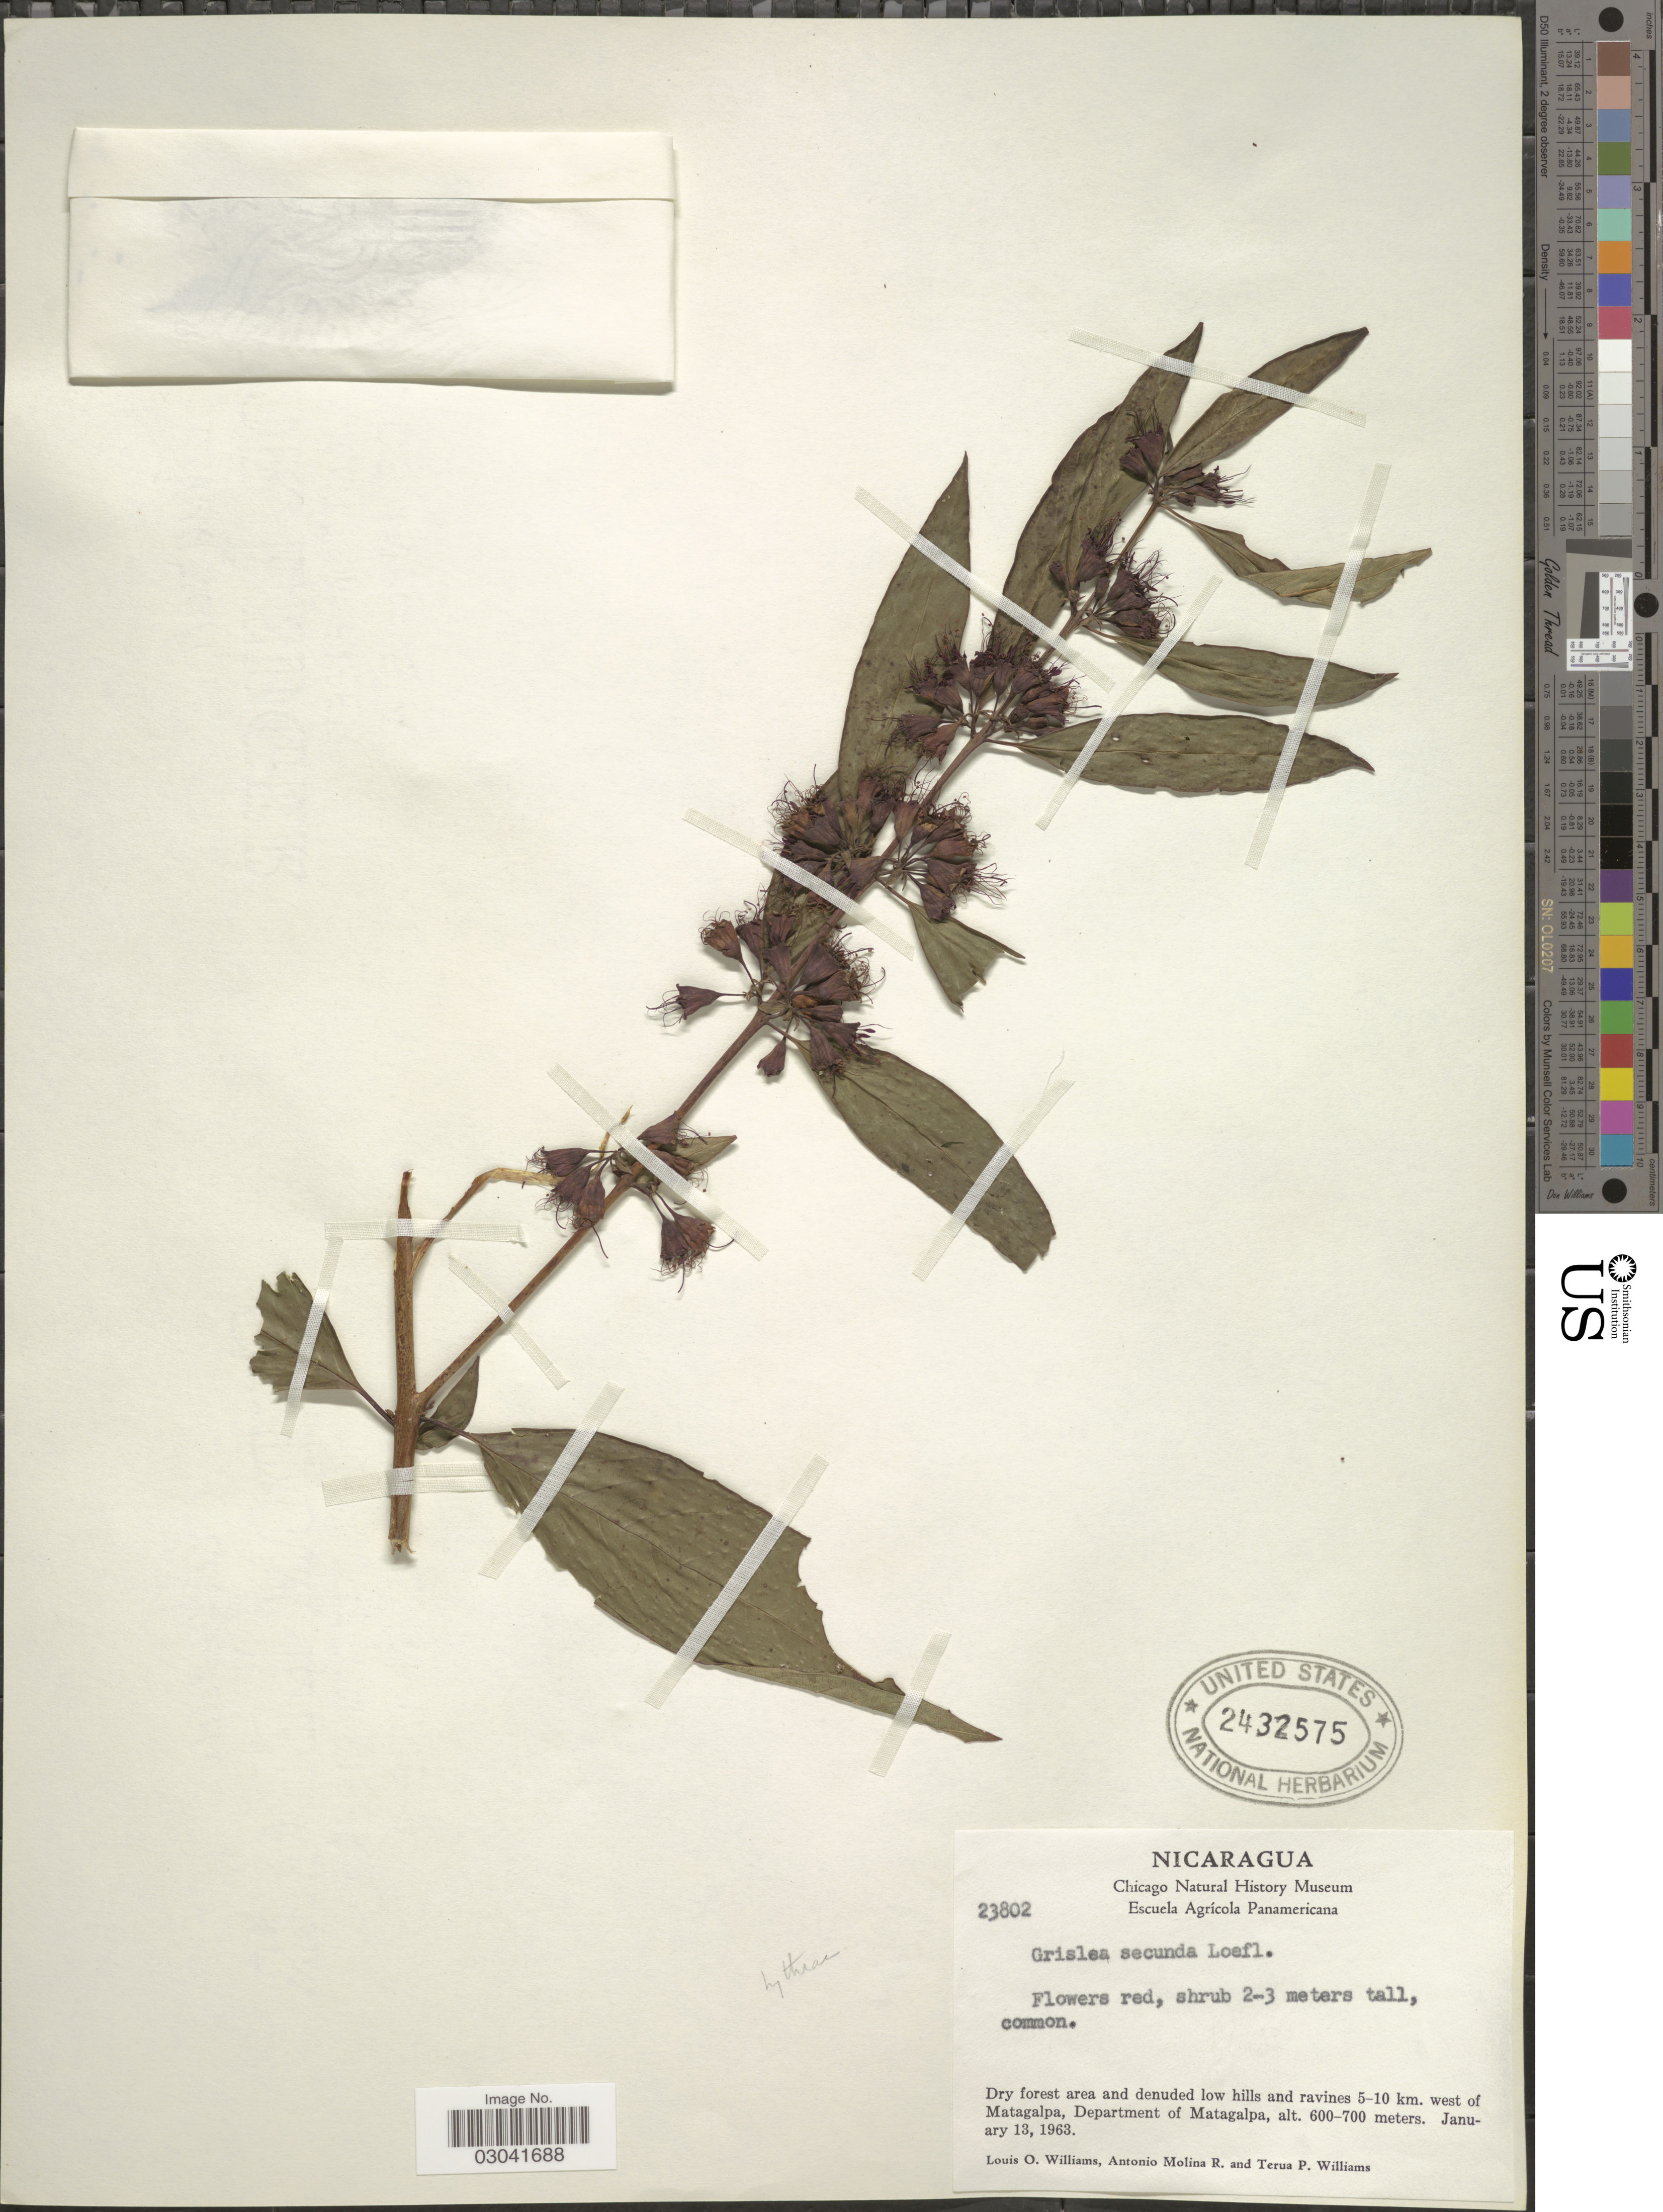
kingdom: Plantae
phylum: Tracheophyta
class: Magnoliopsida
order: Myrtales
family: Lythraceae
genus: Pehria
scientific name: Pehria compacta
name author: Sprague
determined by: Strong, Mark T., (BOT), Smithsonian Institution - National Museum of Natural History (UNITED STATES)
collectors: L. O. Williams, A. Molina R. & T. Williams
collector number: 23802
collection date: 1963-01-13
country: Nicaragua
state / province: Matagalpa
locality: Dry forest area and denuded low hills and ravines 5-10 km. west of Matagalpa, Department of Matagalpa.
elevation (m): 600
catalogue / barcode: US 2432575